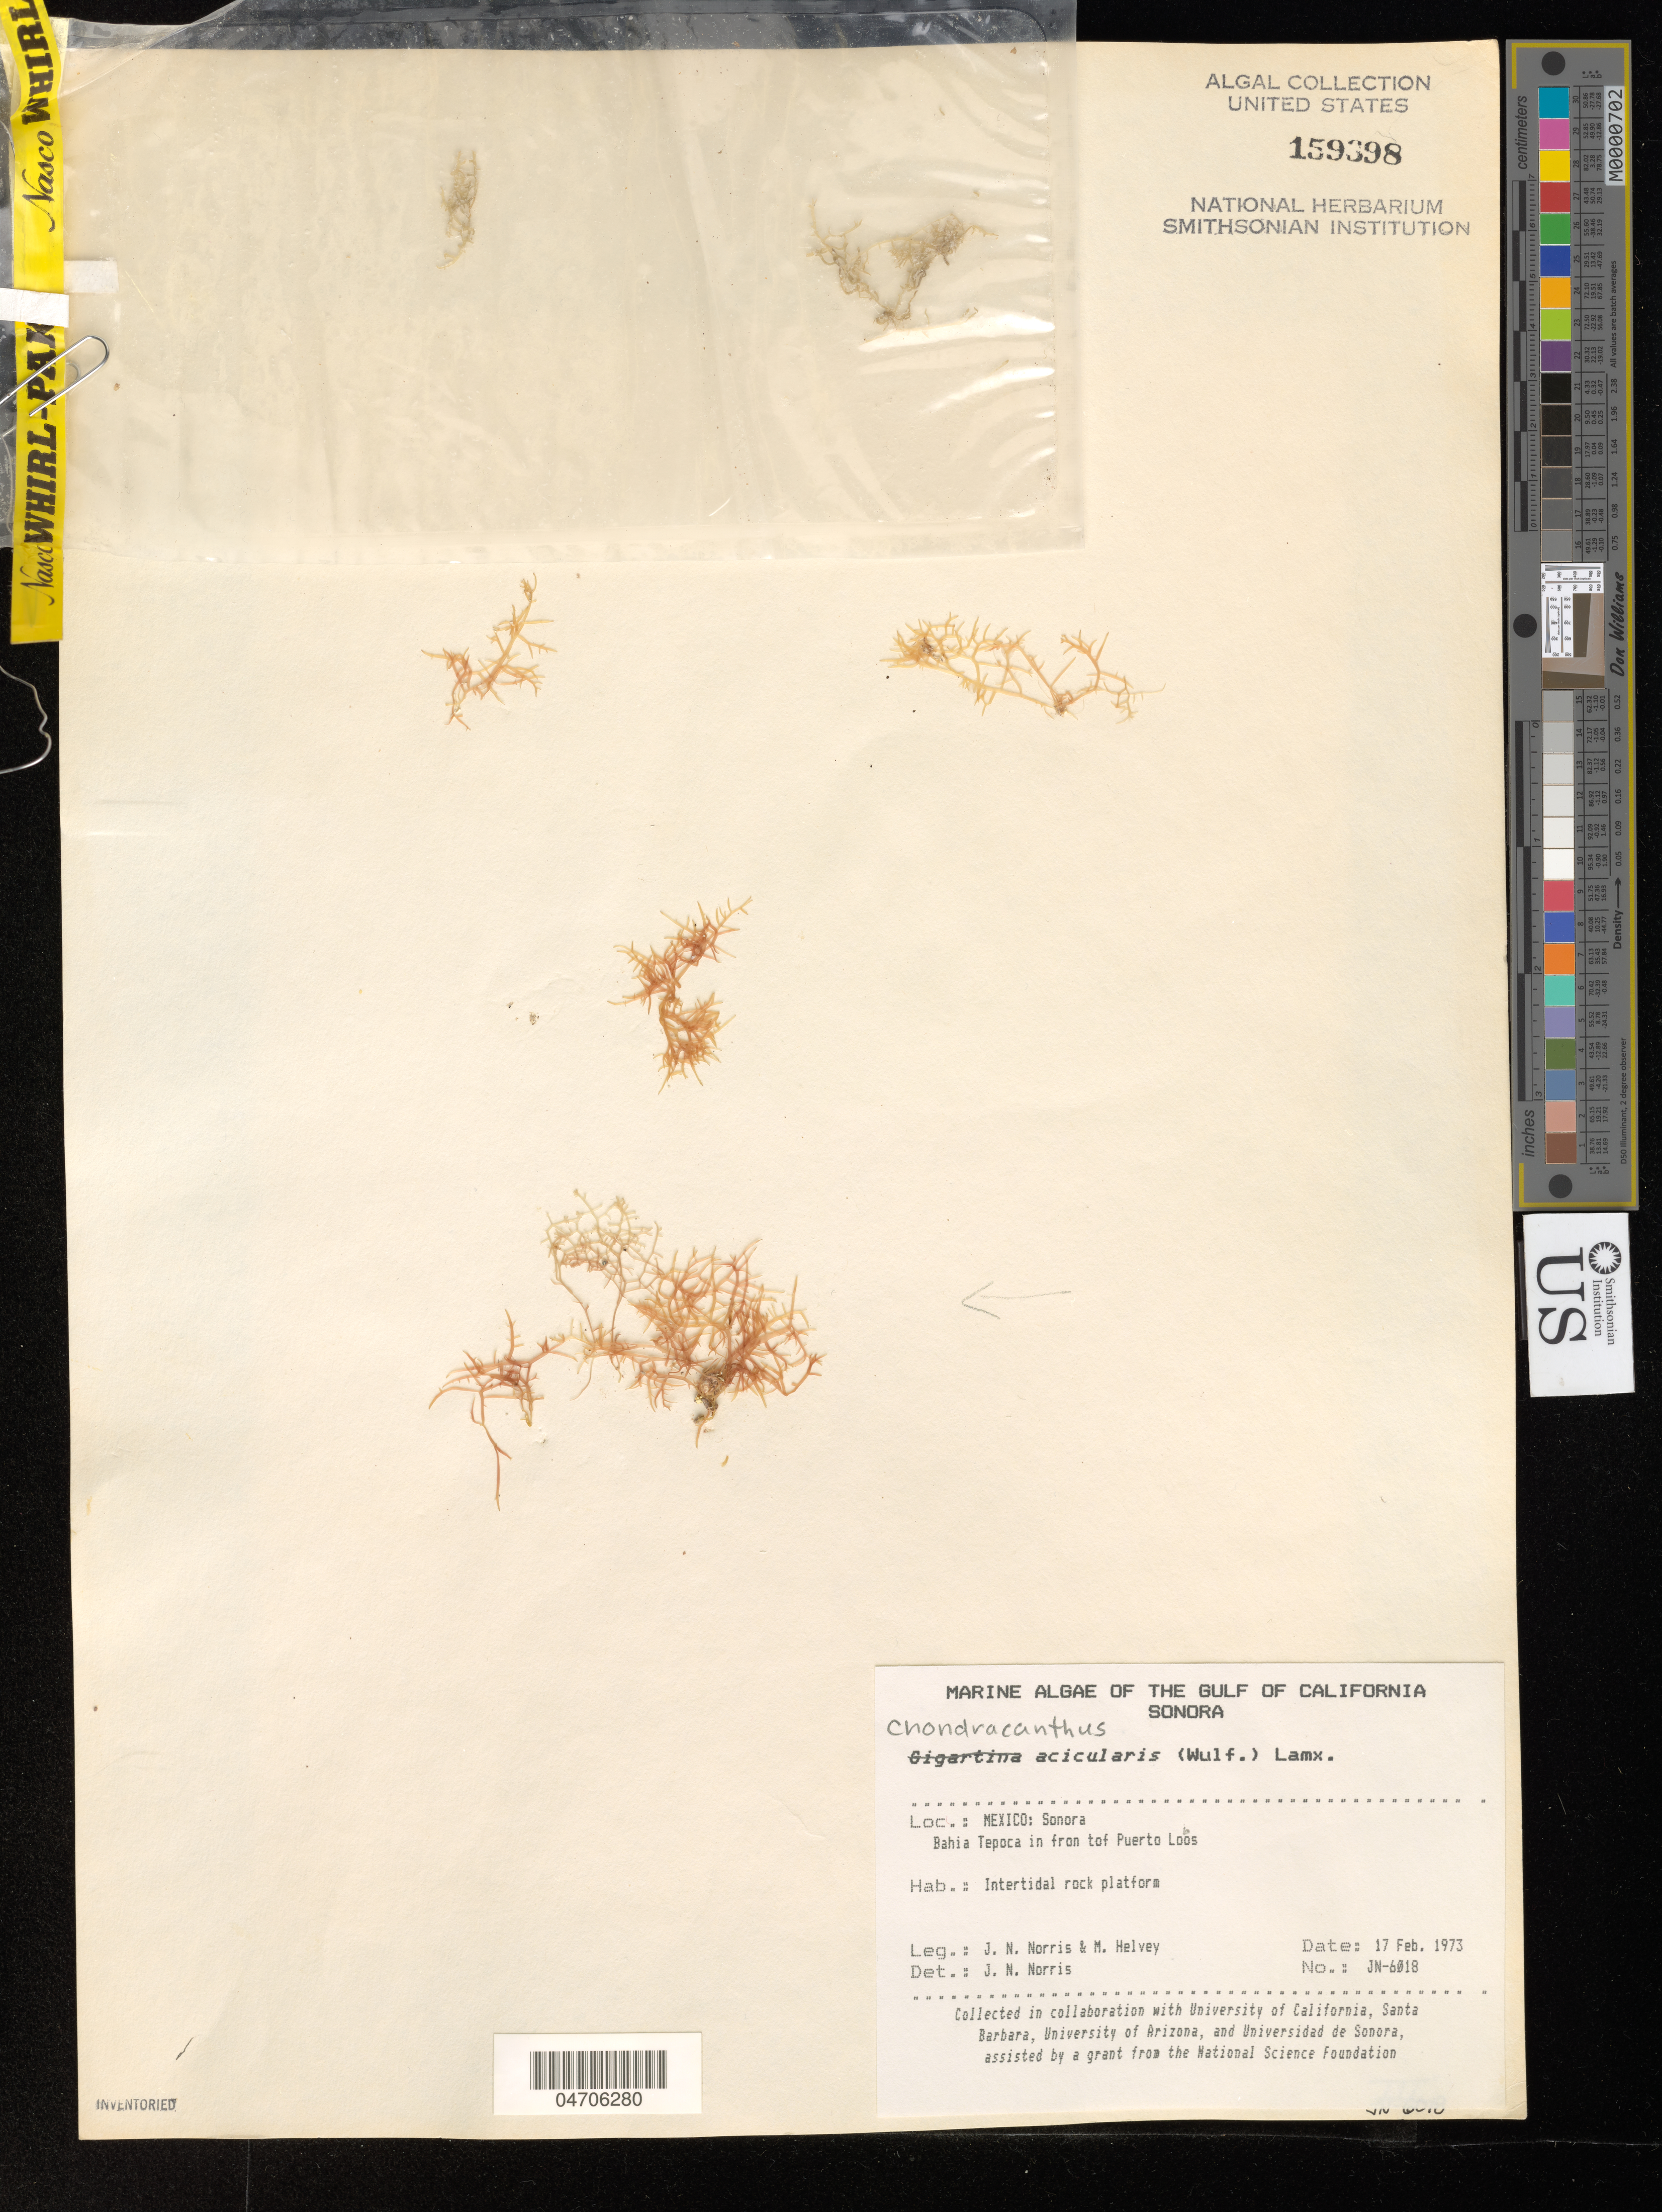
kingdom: Plantae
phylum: Rhodophyta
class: Florideophyceae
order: Gigartinales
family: Gigartinaceae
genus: Chondracanthus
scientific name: Chondracanthus acicularis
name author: (Roth) Fredericq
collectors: J. N. Norris & M. Helvey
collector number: JN-6018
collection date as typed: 17 Feb 1973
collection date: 1973-02-17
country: Mexico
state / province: Sonora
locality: Bahia Tepoca, Puerto de Lobos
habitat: Intertidal rock platform.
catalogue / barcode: US 159398